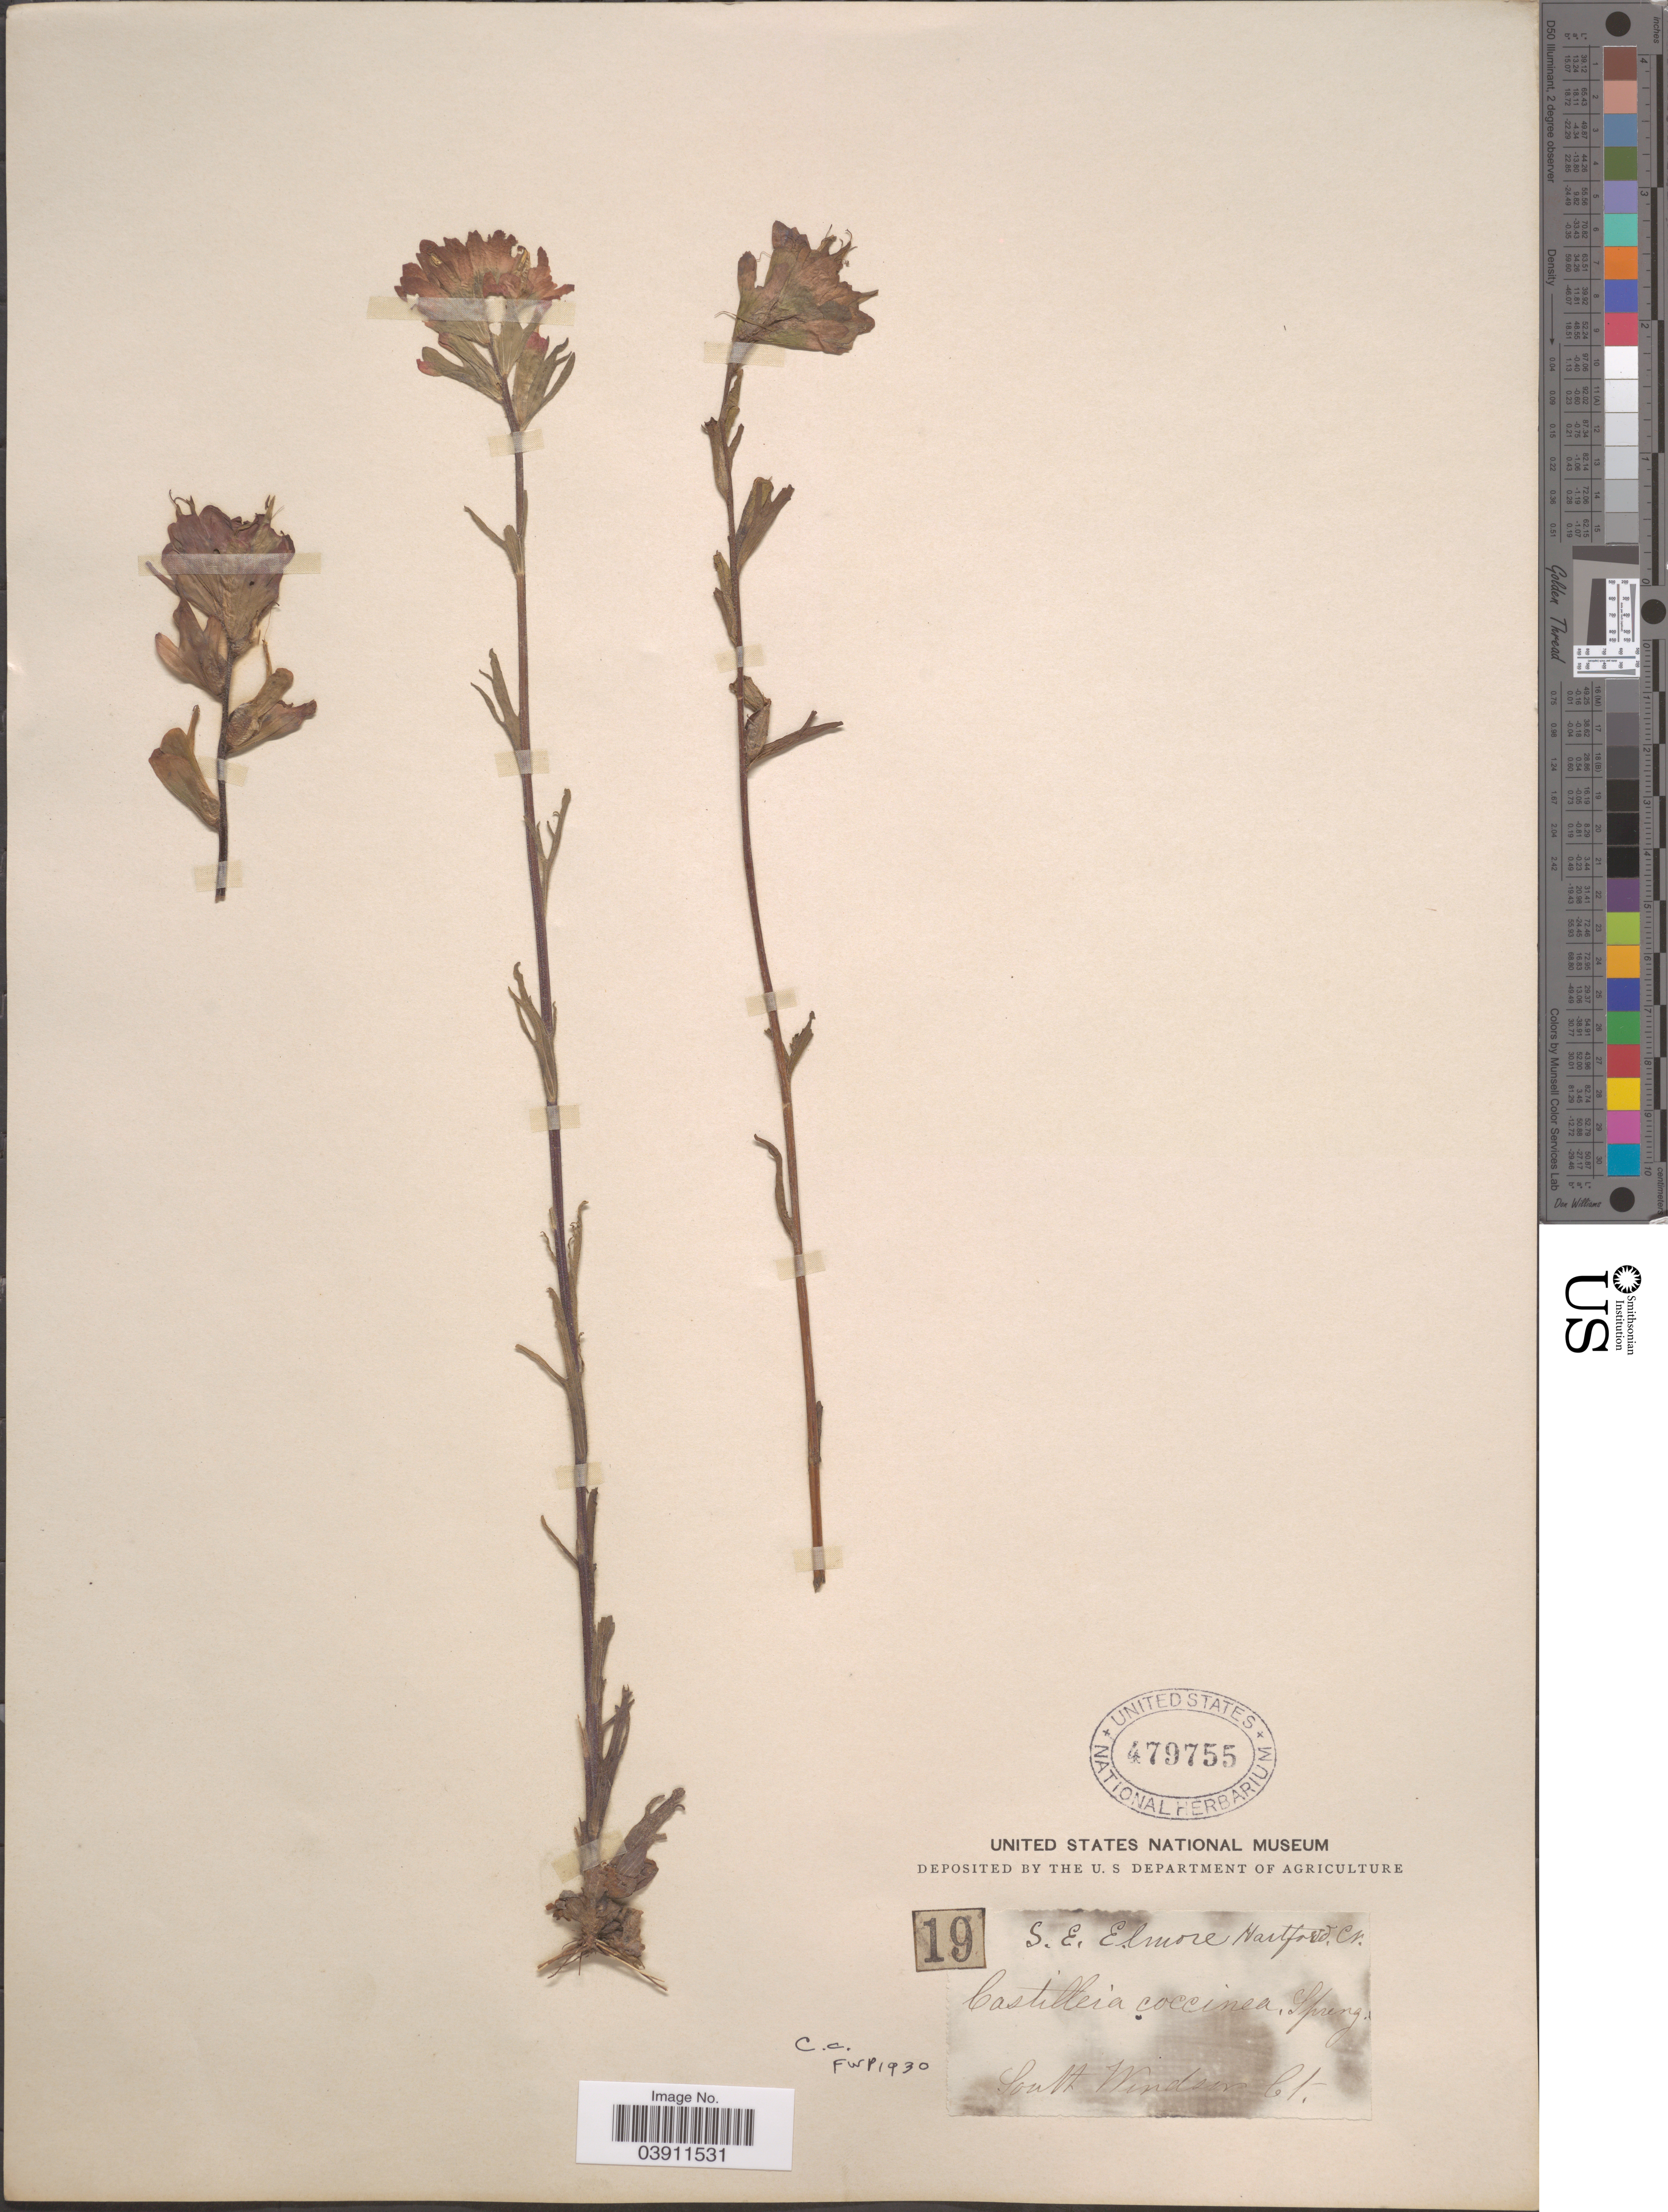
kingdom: Plantae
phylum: Tracheophyta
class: Magnoliopsida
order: Lamiales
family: Orobanchaceae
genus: Castilleja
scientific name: Castilleja coccinea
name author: (L.) Spreng.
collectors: S. Elmore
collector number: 19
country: United States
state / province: Connecticut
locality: Hartford Cr. South Windsor Ct.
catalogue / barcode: US 479755